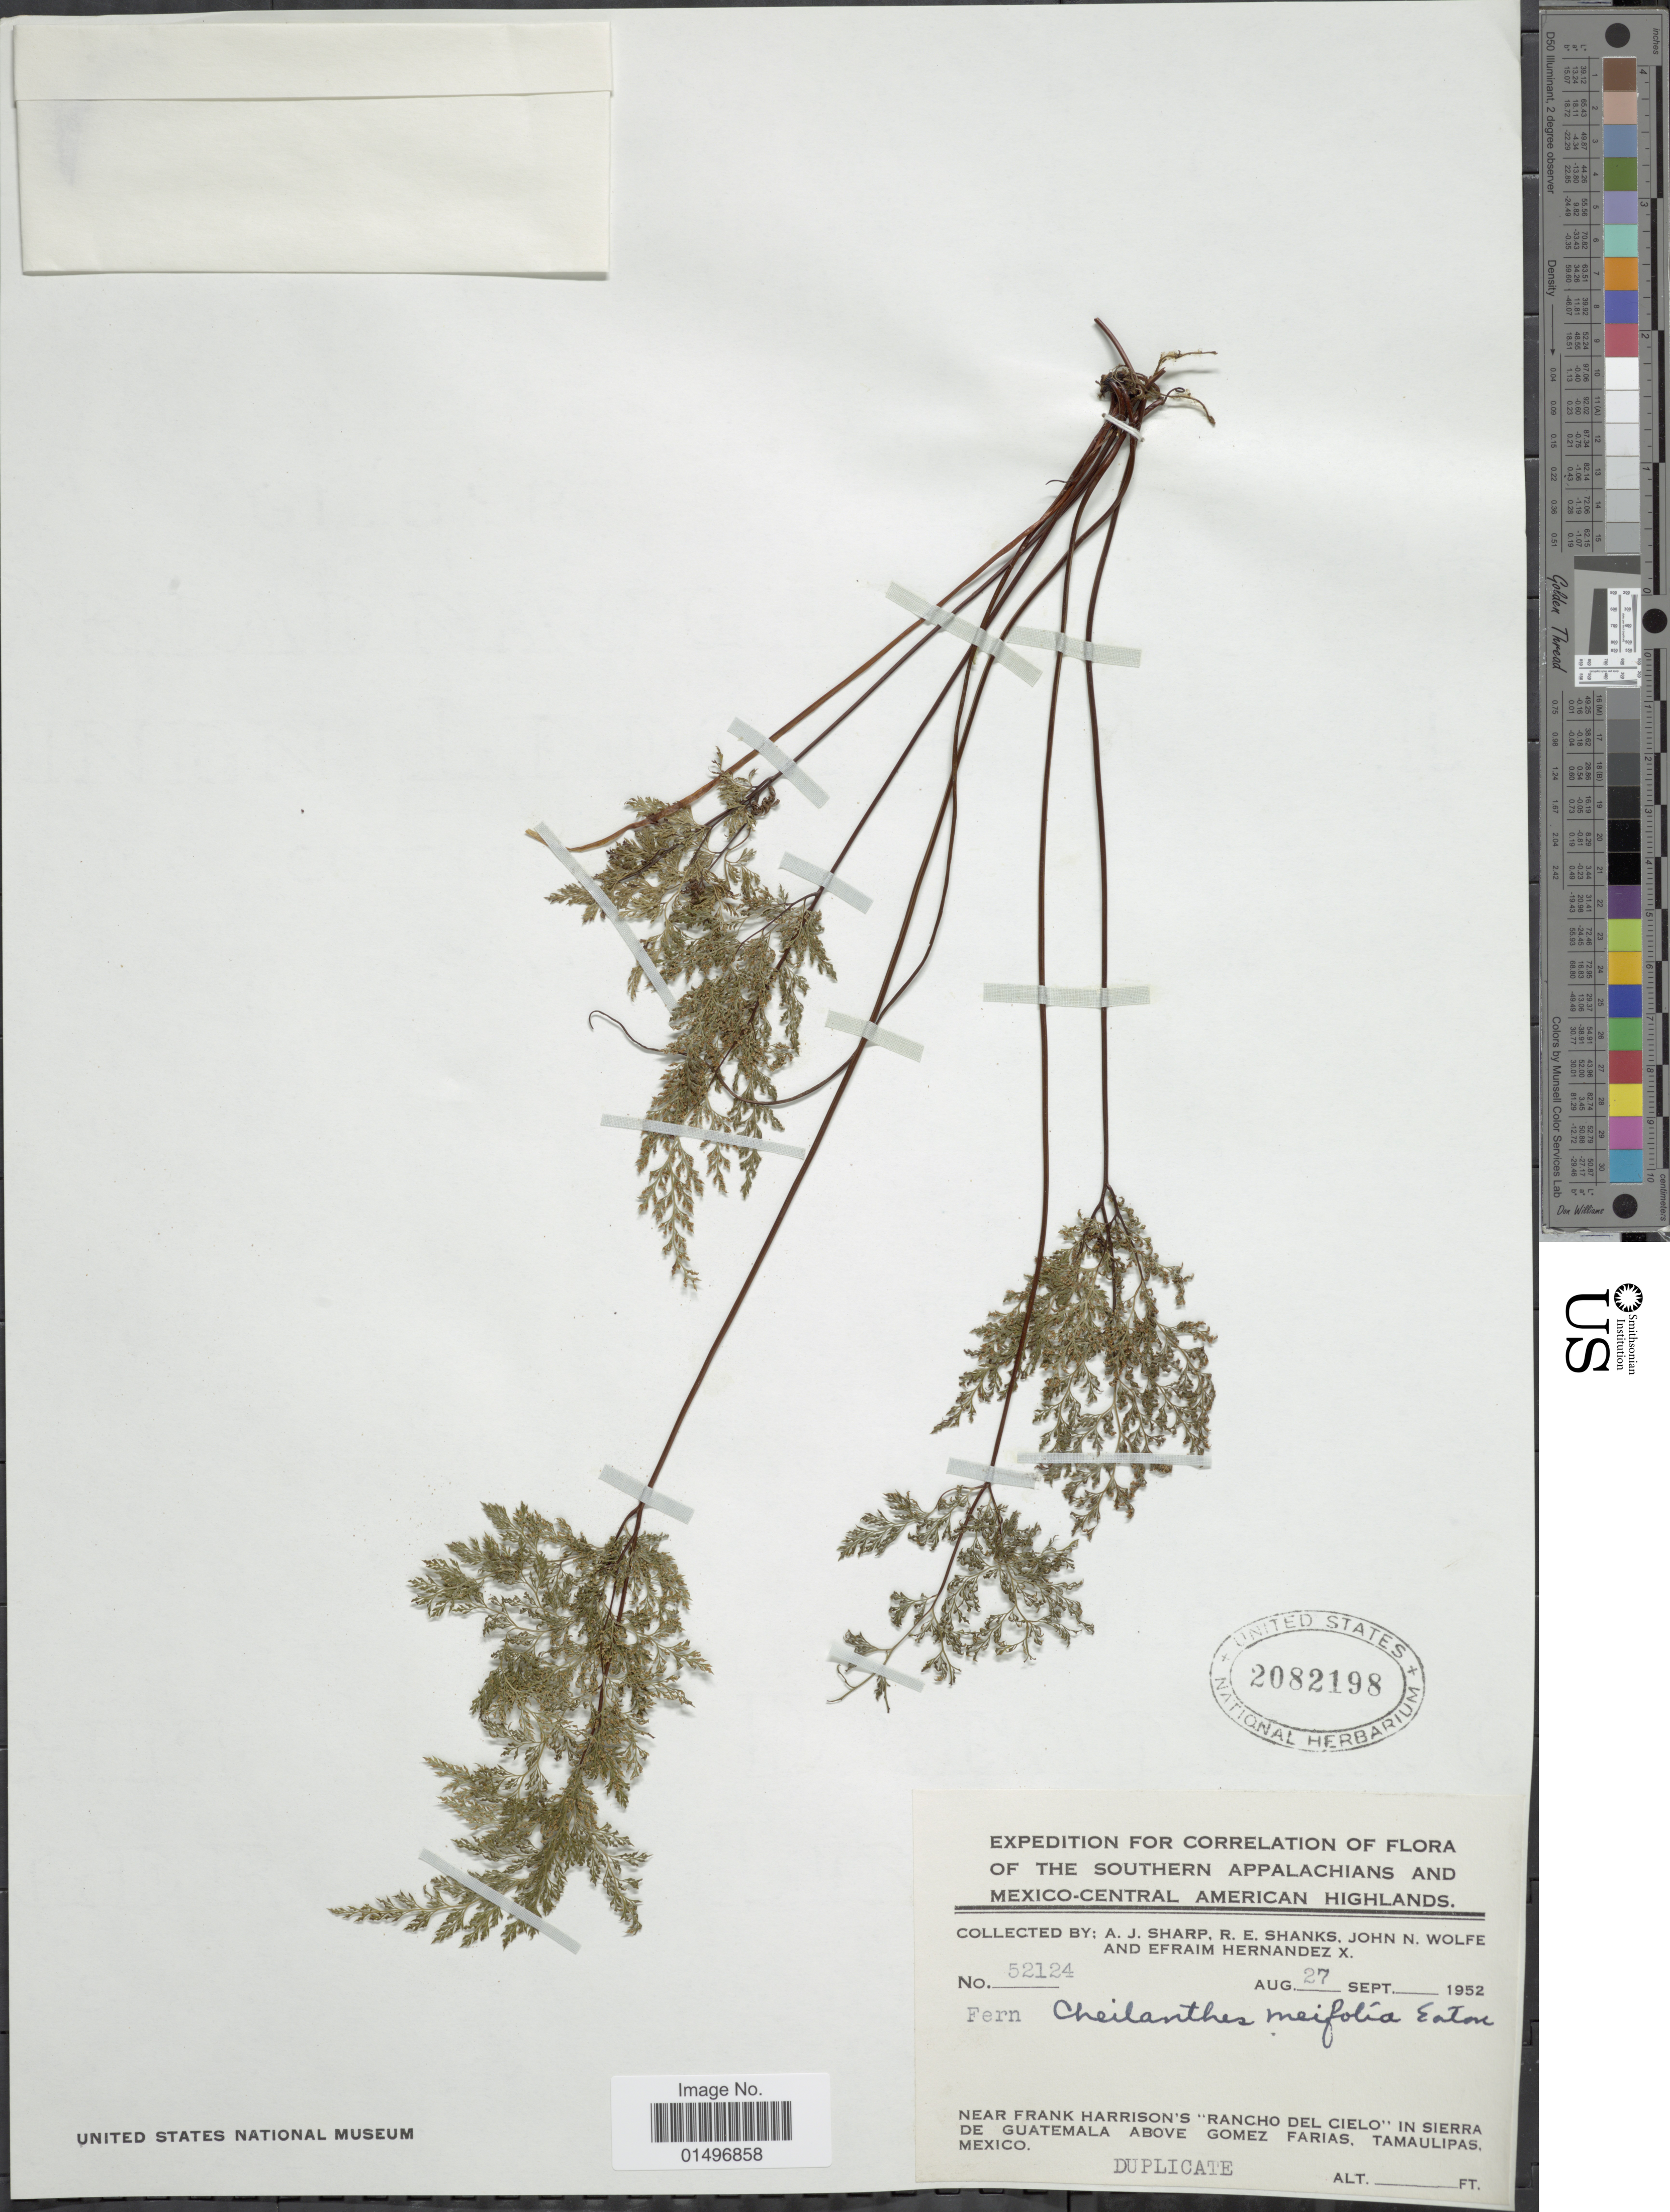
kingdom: Plantae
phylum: Tracheophyta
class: Polypodiopsida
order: Polypodiales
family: Pteridaceae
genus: Aspidotis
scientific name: Aspidotis meifolia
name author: (D.C. Eaton) Pic. Serm.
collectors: A. J. Sharp, R. Shanks, J. Wolfe & E. Hernandez X.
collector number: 52124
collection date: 1952-08-27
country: Mexico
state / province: Tamaulipas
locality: Southern Appalachians and Mexico-Central American Highlands, near Frank Harrison's "Rancho del Cielo" in Sierra de Guatemala above Gomez Farias.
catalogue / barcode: US 2082198